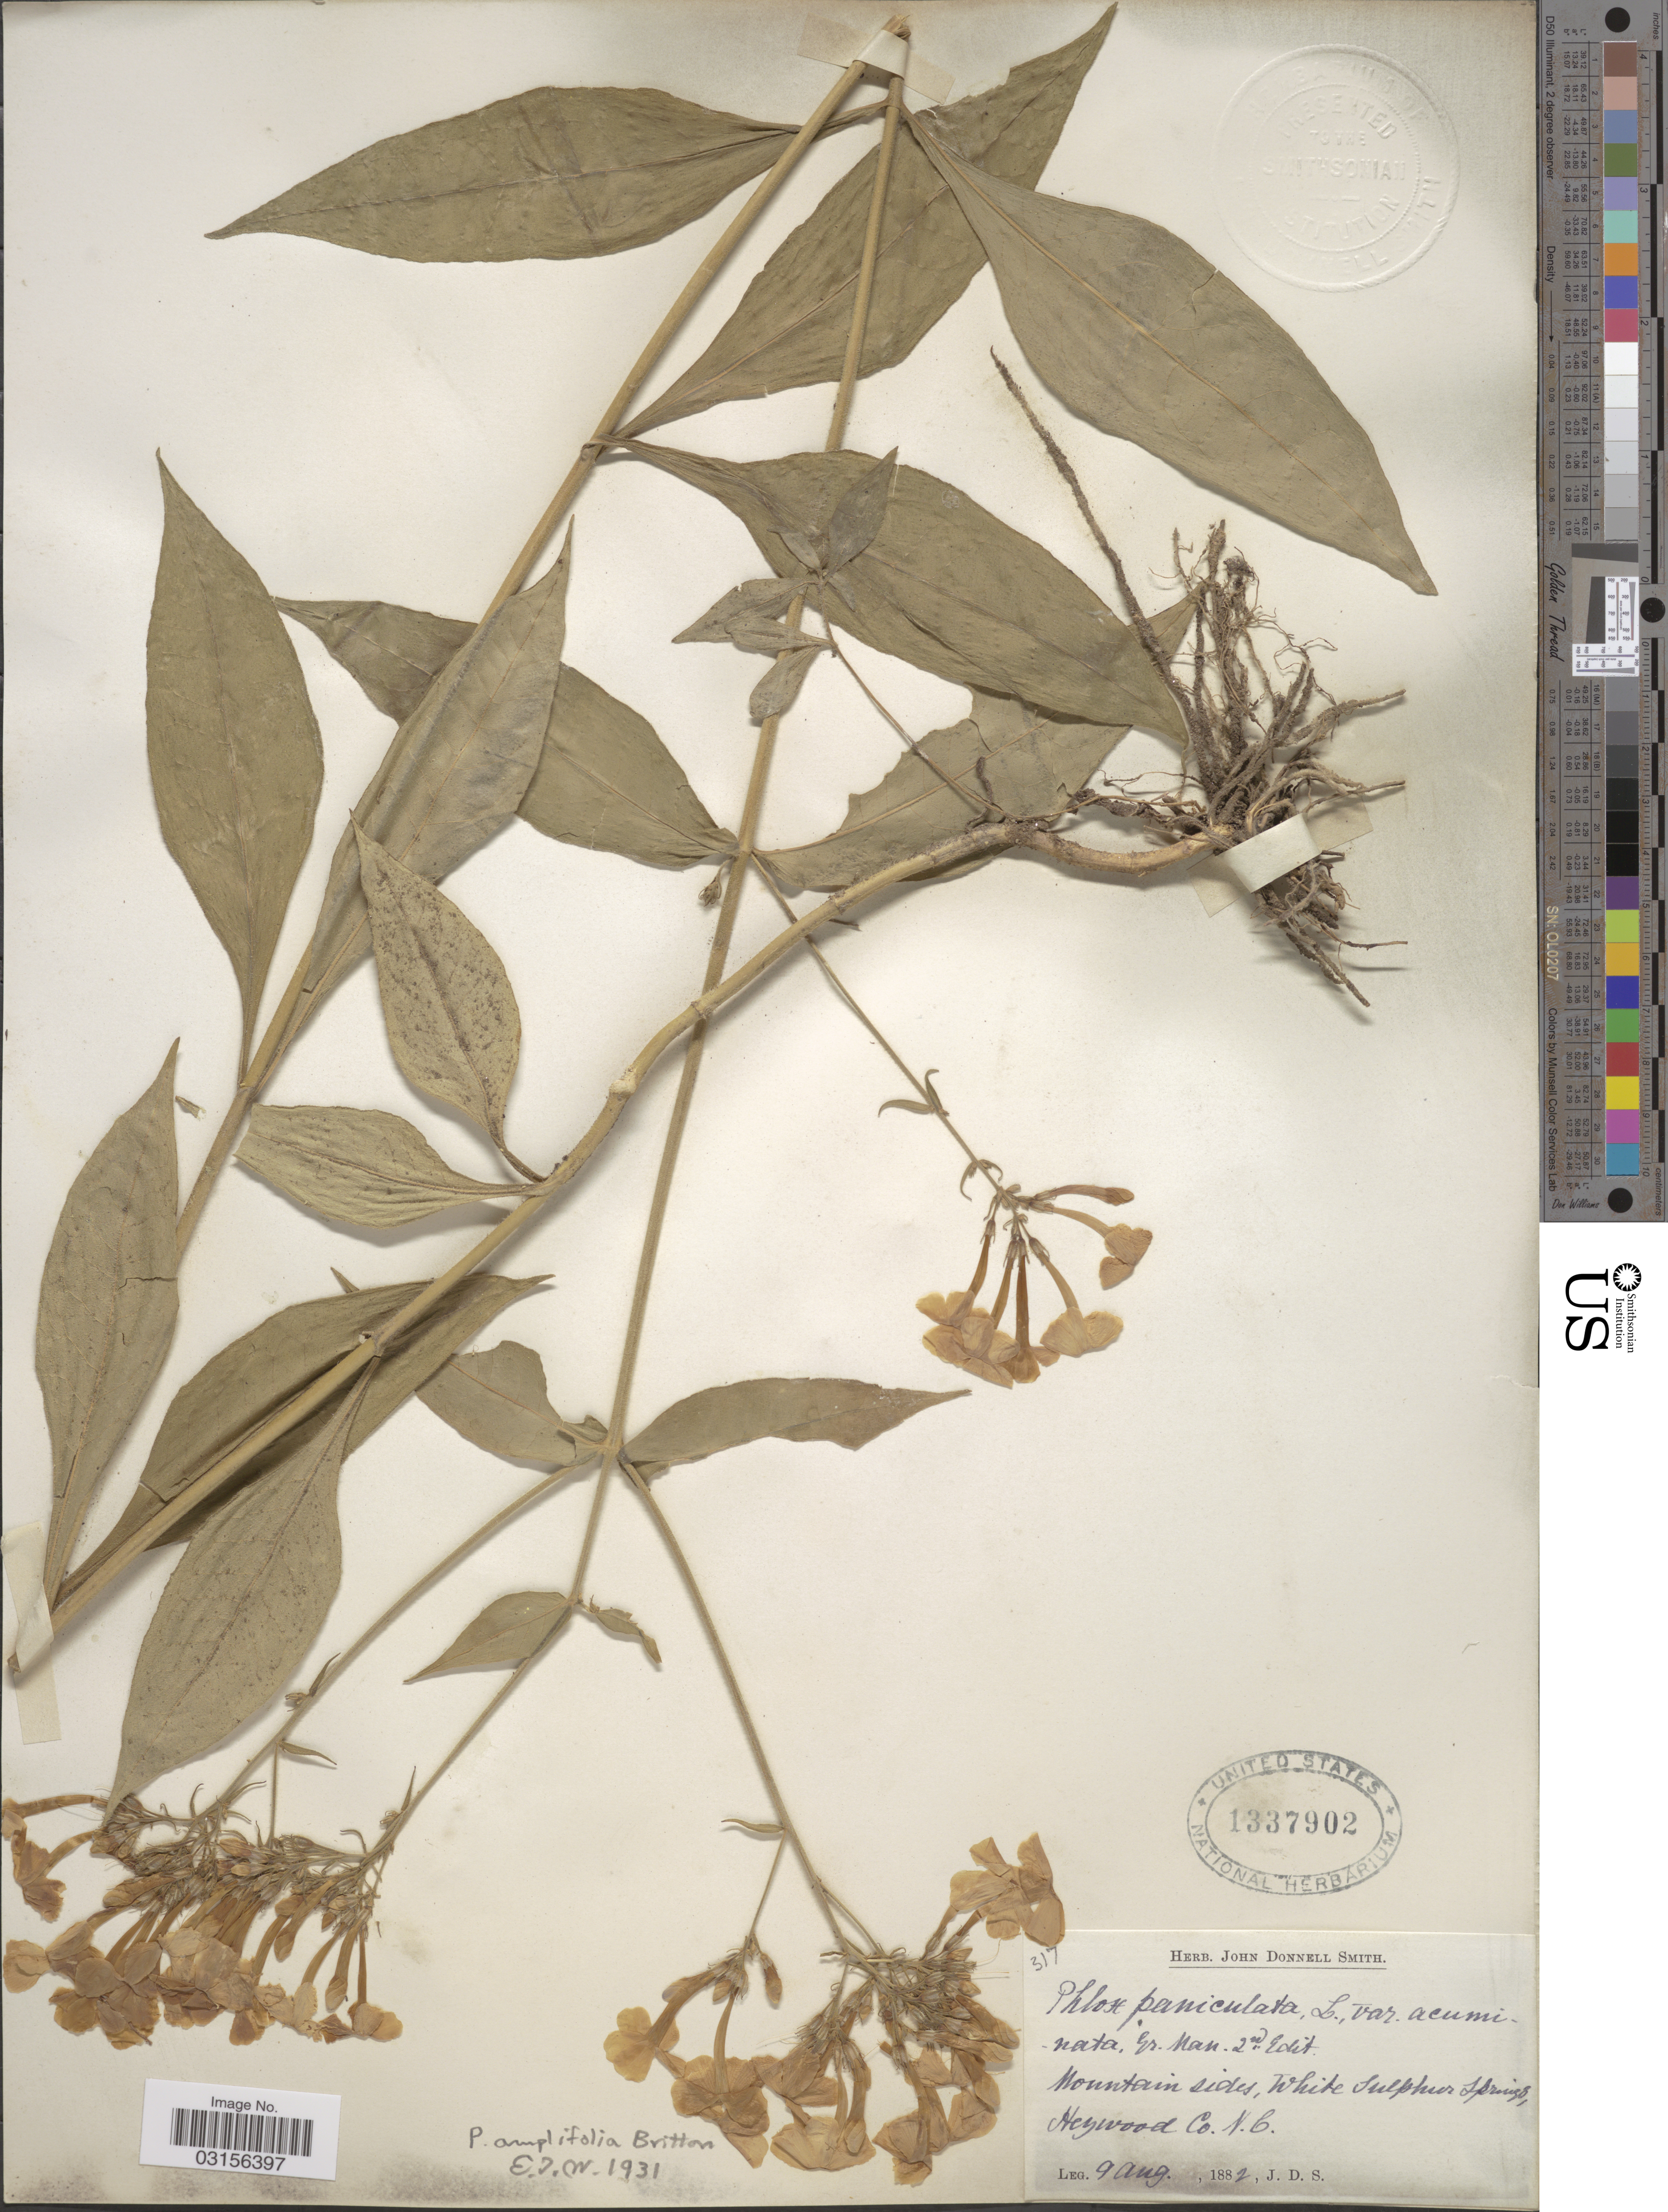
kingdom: Plantae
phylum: Tracheophyta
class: Magnoliopsida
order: Ericales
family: Polemoniaceae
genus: Phlox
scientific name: Phlox amplifolia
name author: Britton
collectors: J. Donnell Smith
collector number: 317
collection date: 1882-08-09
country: United States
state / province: North Carolina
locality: Mountain sides, White Sulphur Springs, Heywood Co. N. C.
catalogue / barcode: US 1337902